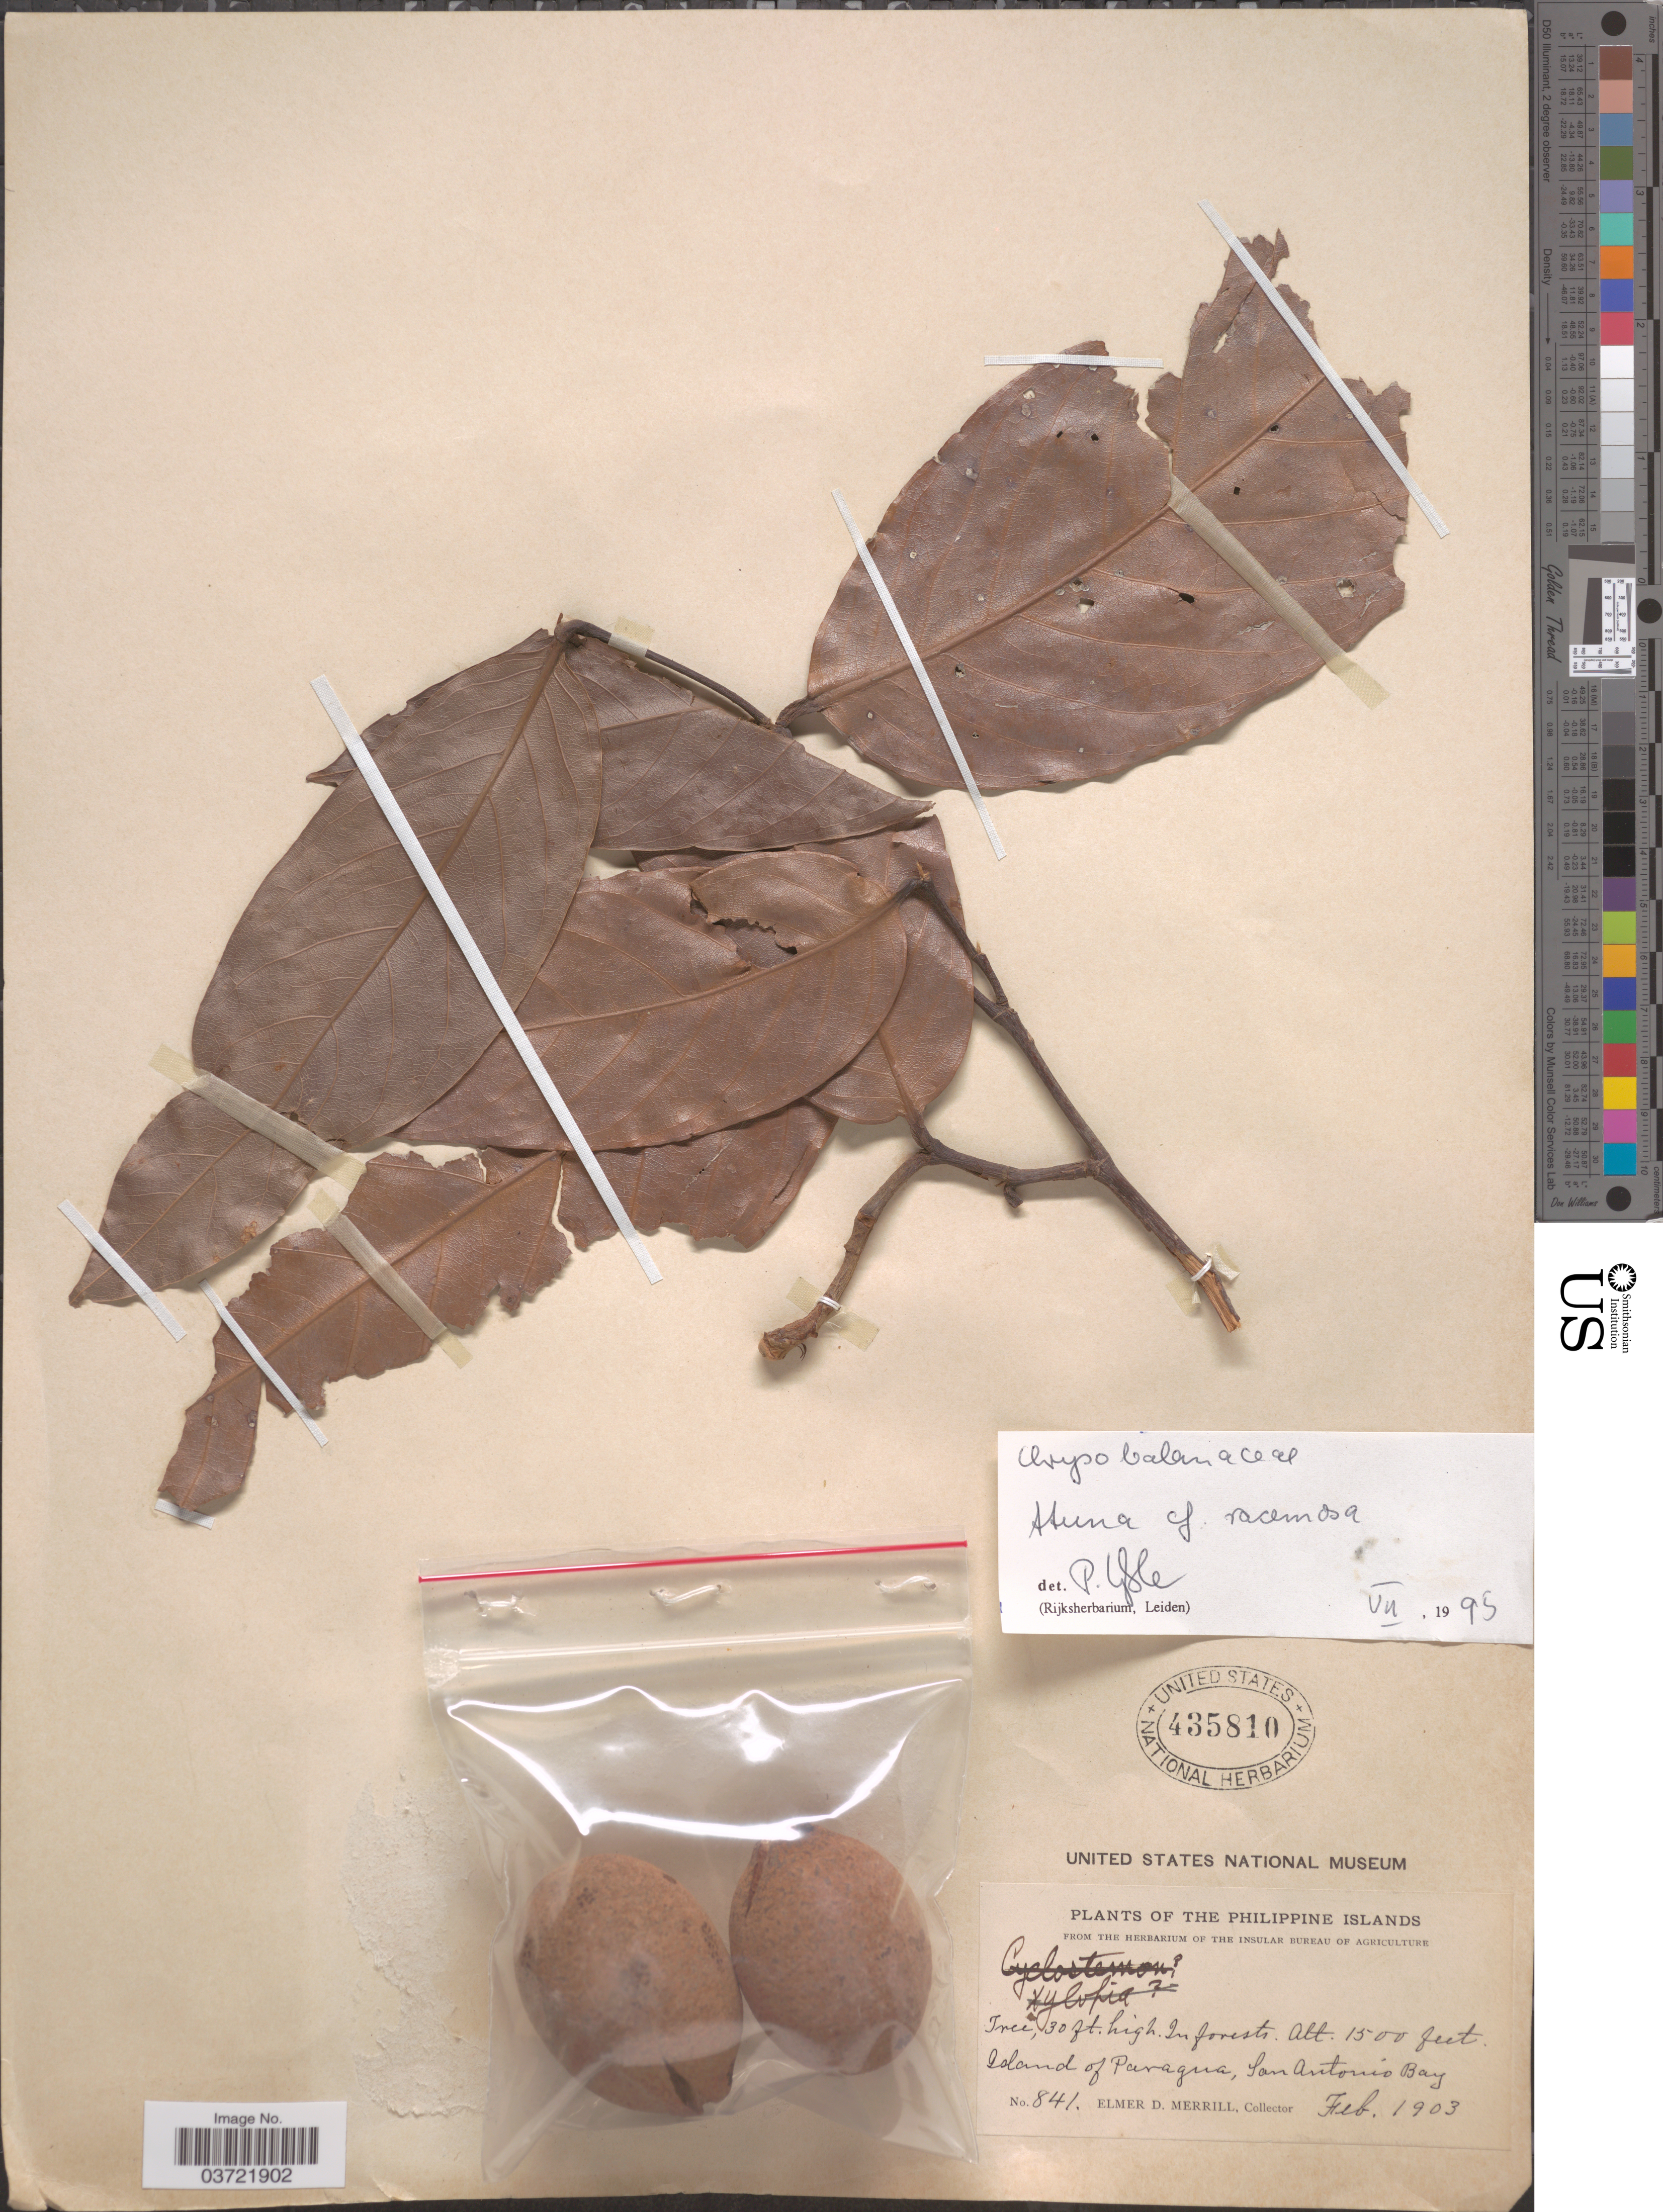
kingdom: Plantae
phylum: Tracheophyta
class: Magnoliopsida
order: Malpighiales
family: Chrysobalanaceae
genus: Atuna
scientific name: Atuna racemosa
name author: Raf.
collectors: E. D. Merrill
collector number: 841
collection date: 1903-02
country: Philippines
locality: Island of Paragua, San Antonio Bay.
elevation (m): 457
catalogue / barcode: US 435810